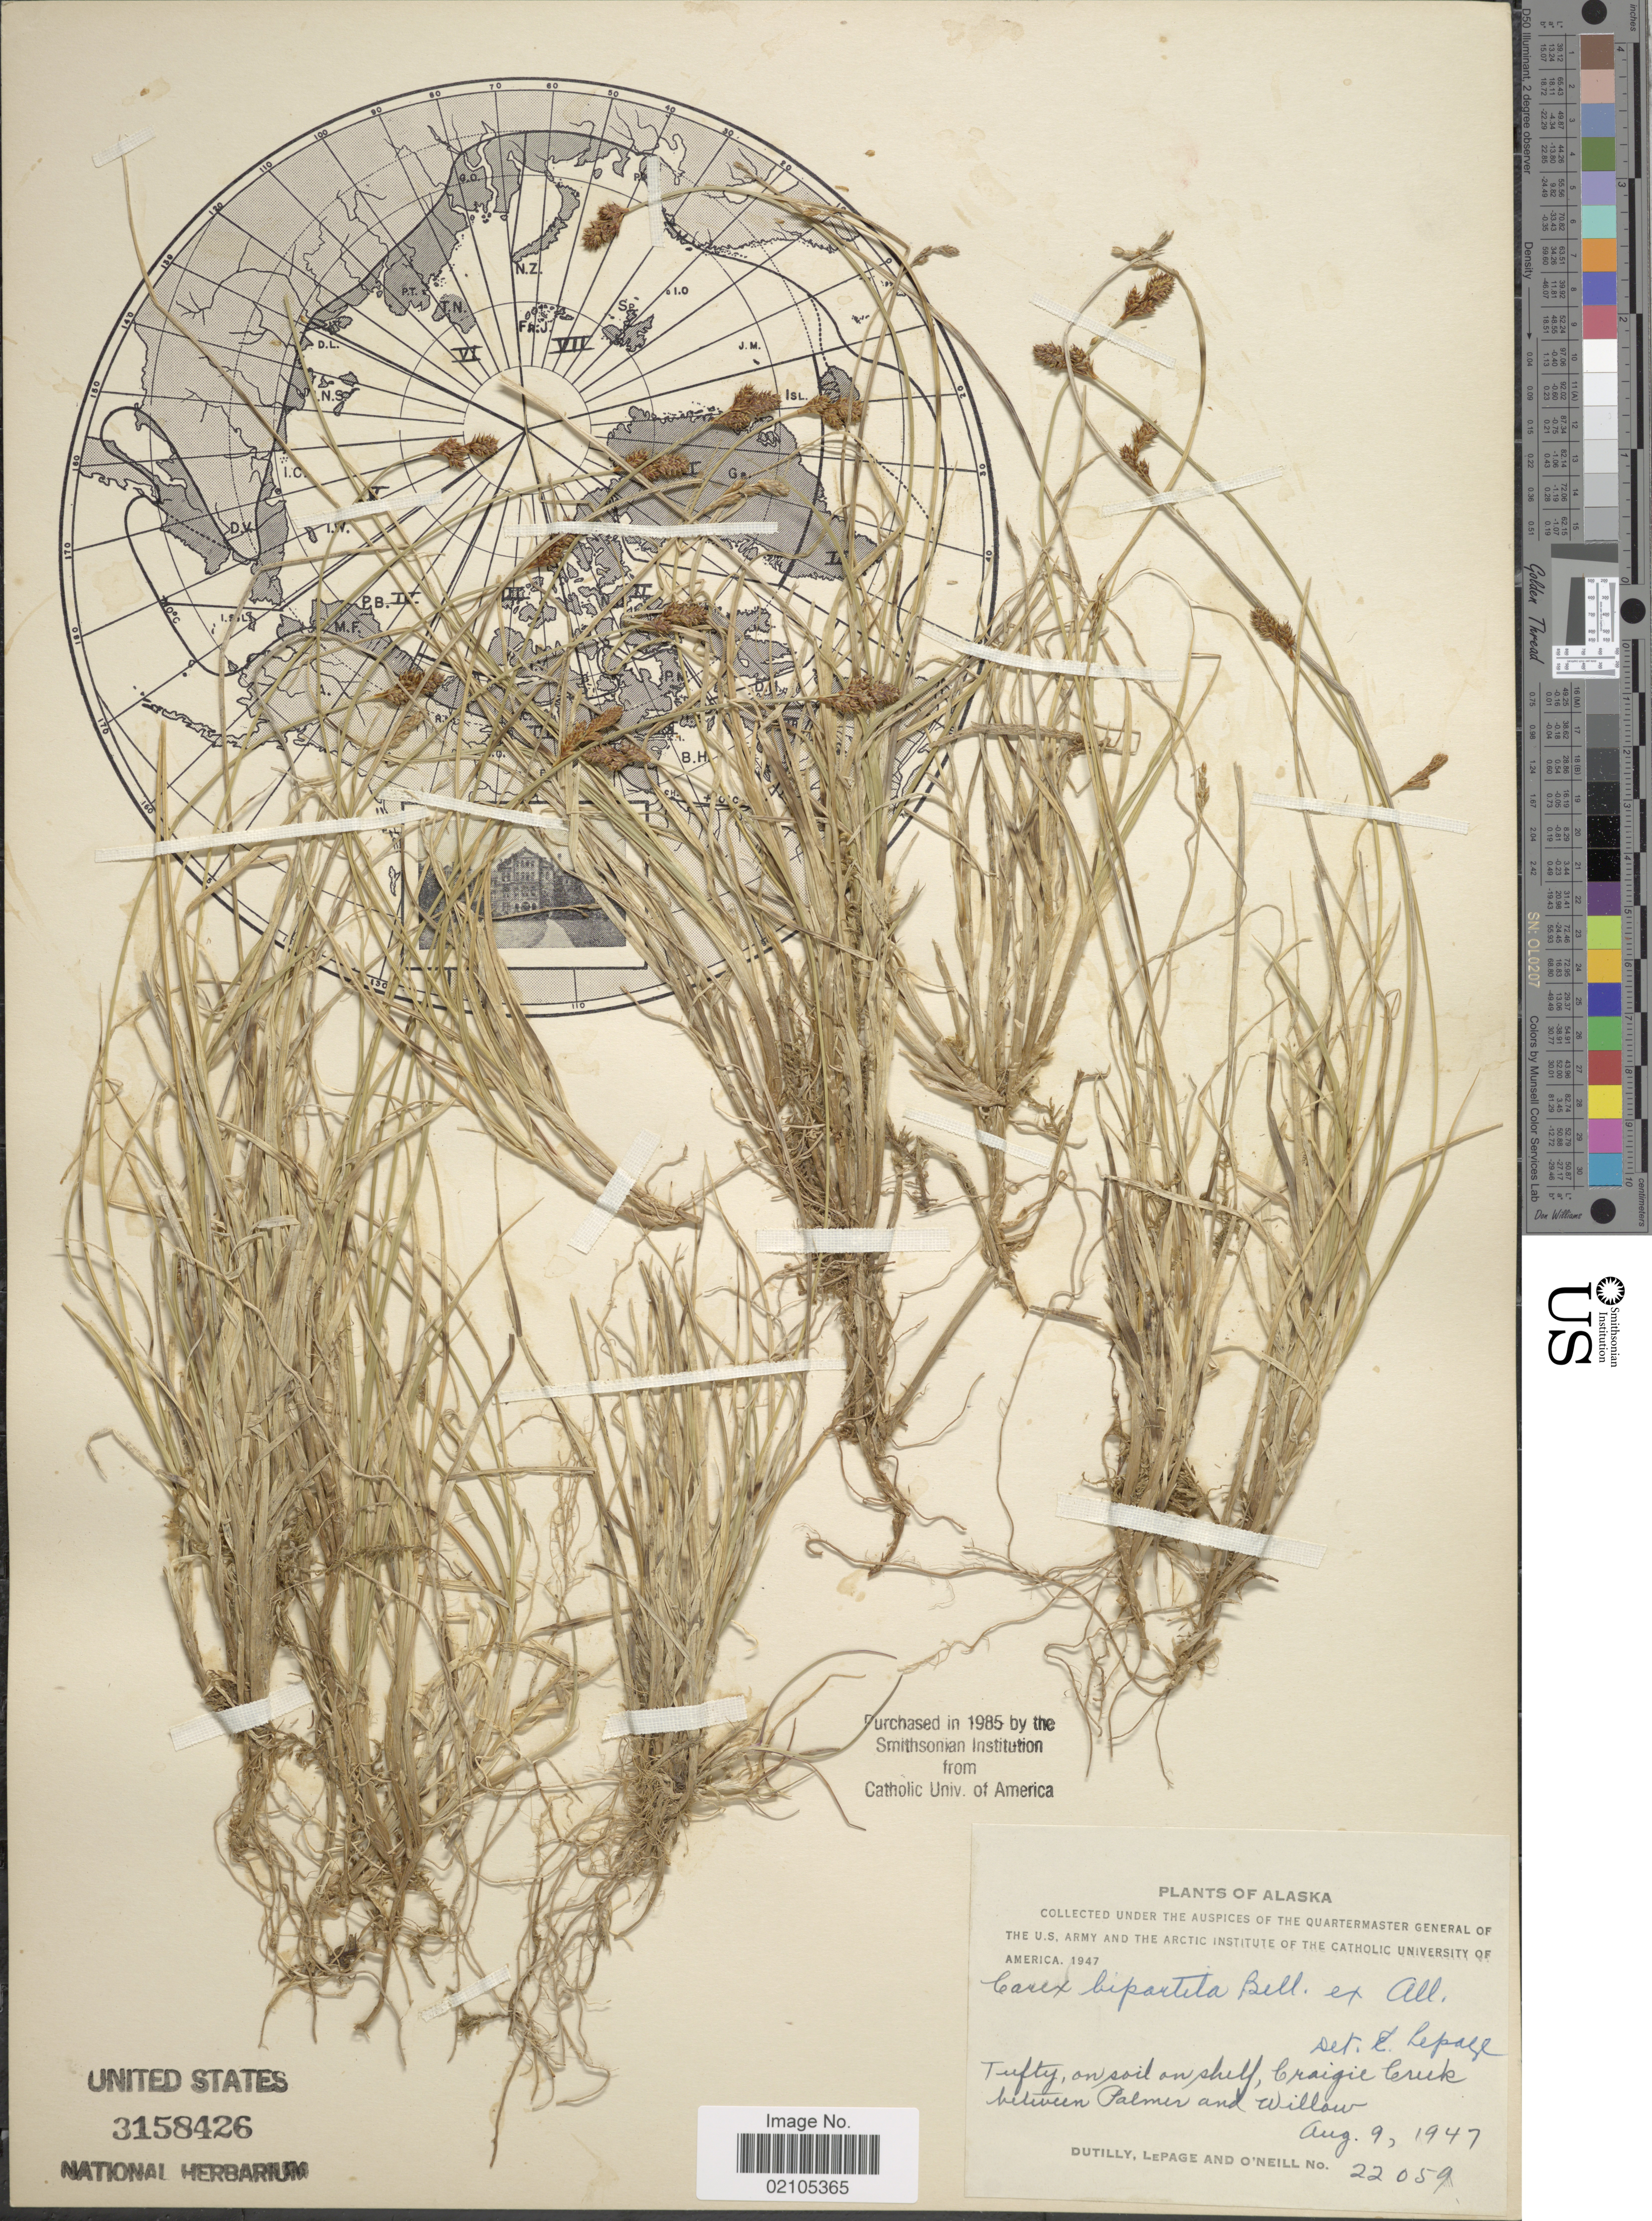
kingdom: Plantae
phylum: Tracheophyta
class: Liliopsida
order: Poales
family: Cyperaceae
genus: Carex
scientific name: Carex lachenalii subsp. lachenalii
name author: Schkuhr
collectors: -. Dutilly, -. LePage & O' Neill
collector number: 22059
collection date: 1947-08-09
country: United States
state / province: Alaska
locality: Tufty, on soil on shelf, Craigie Creek between Palmer and Willow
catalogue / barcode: US 3158426